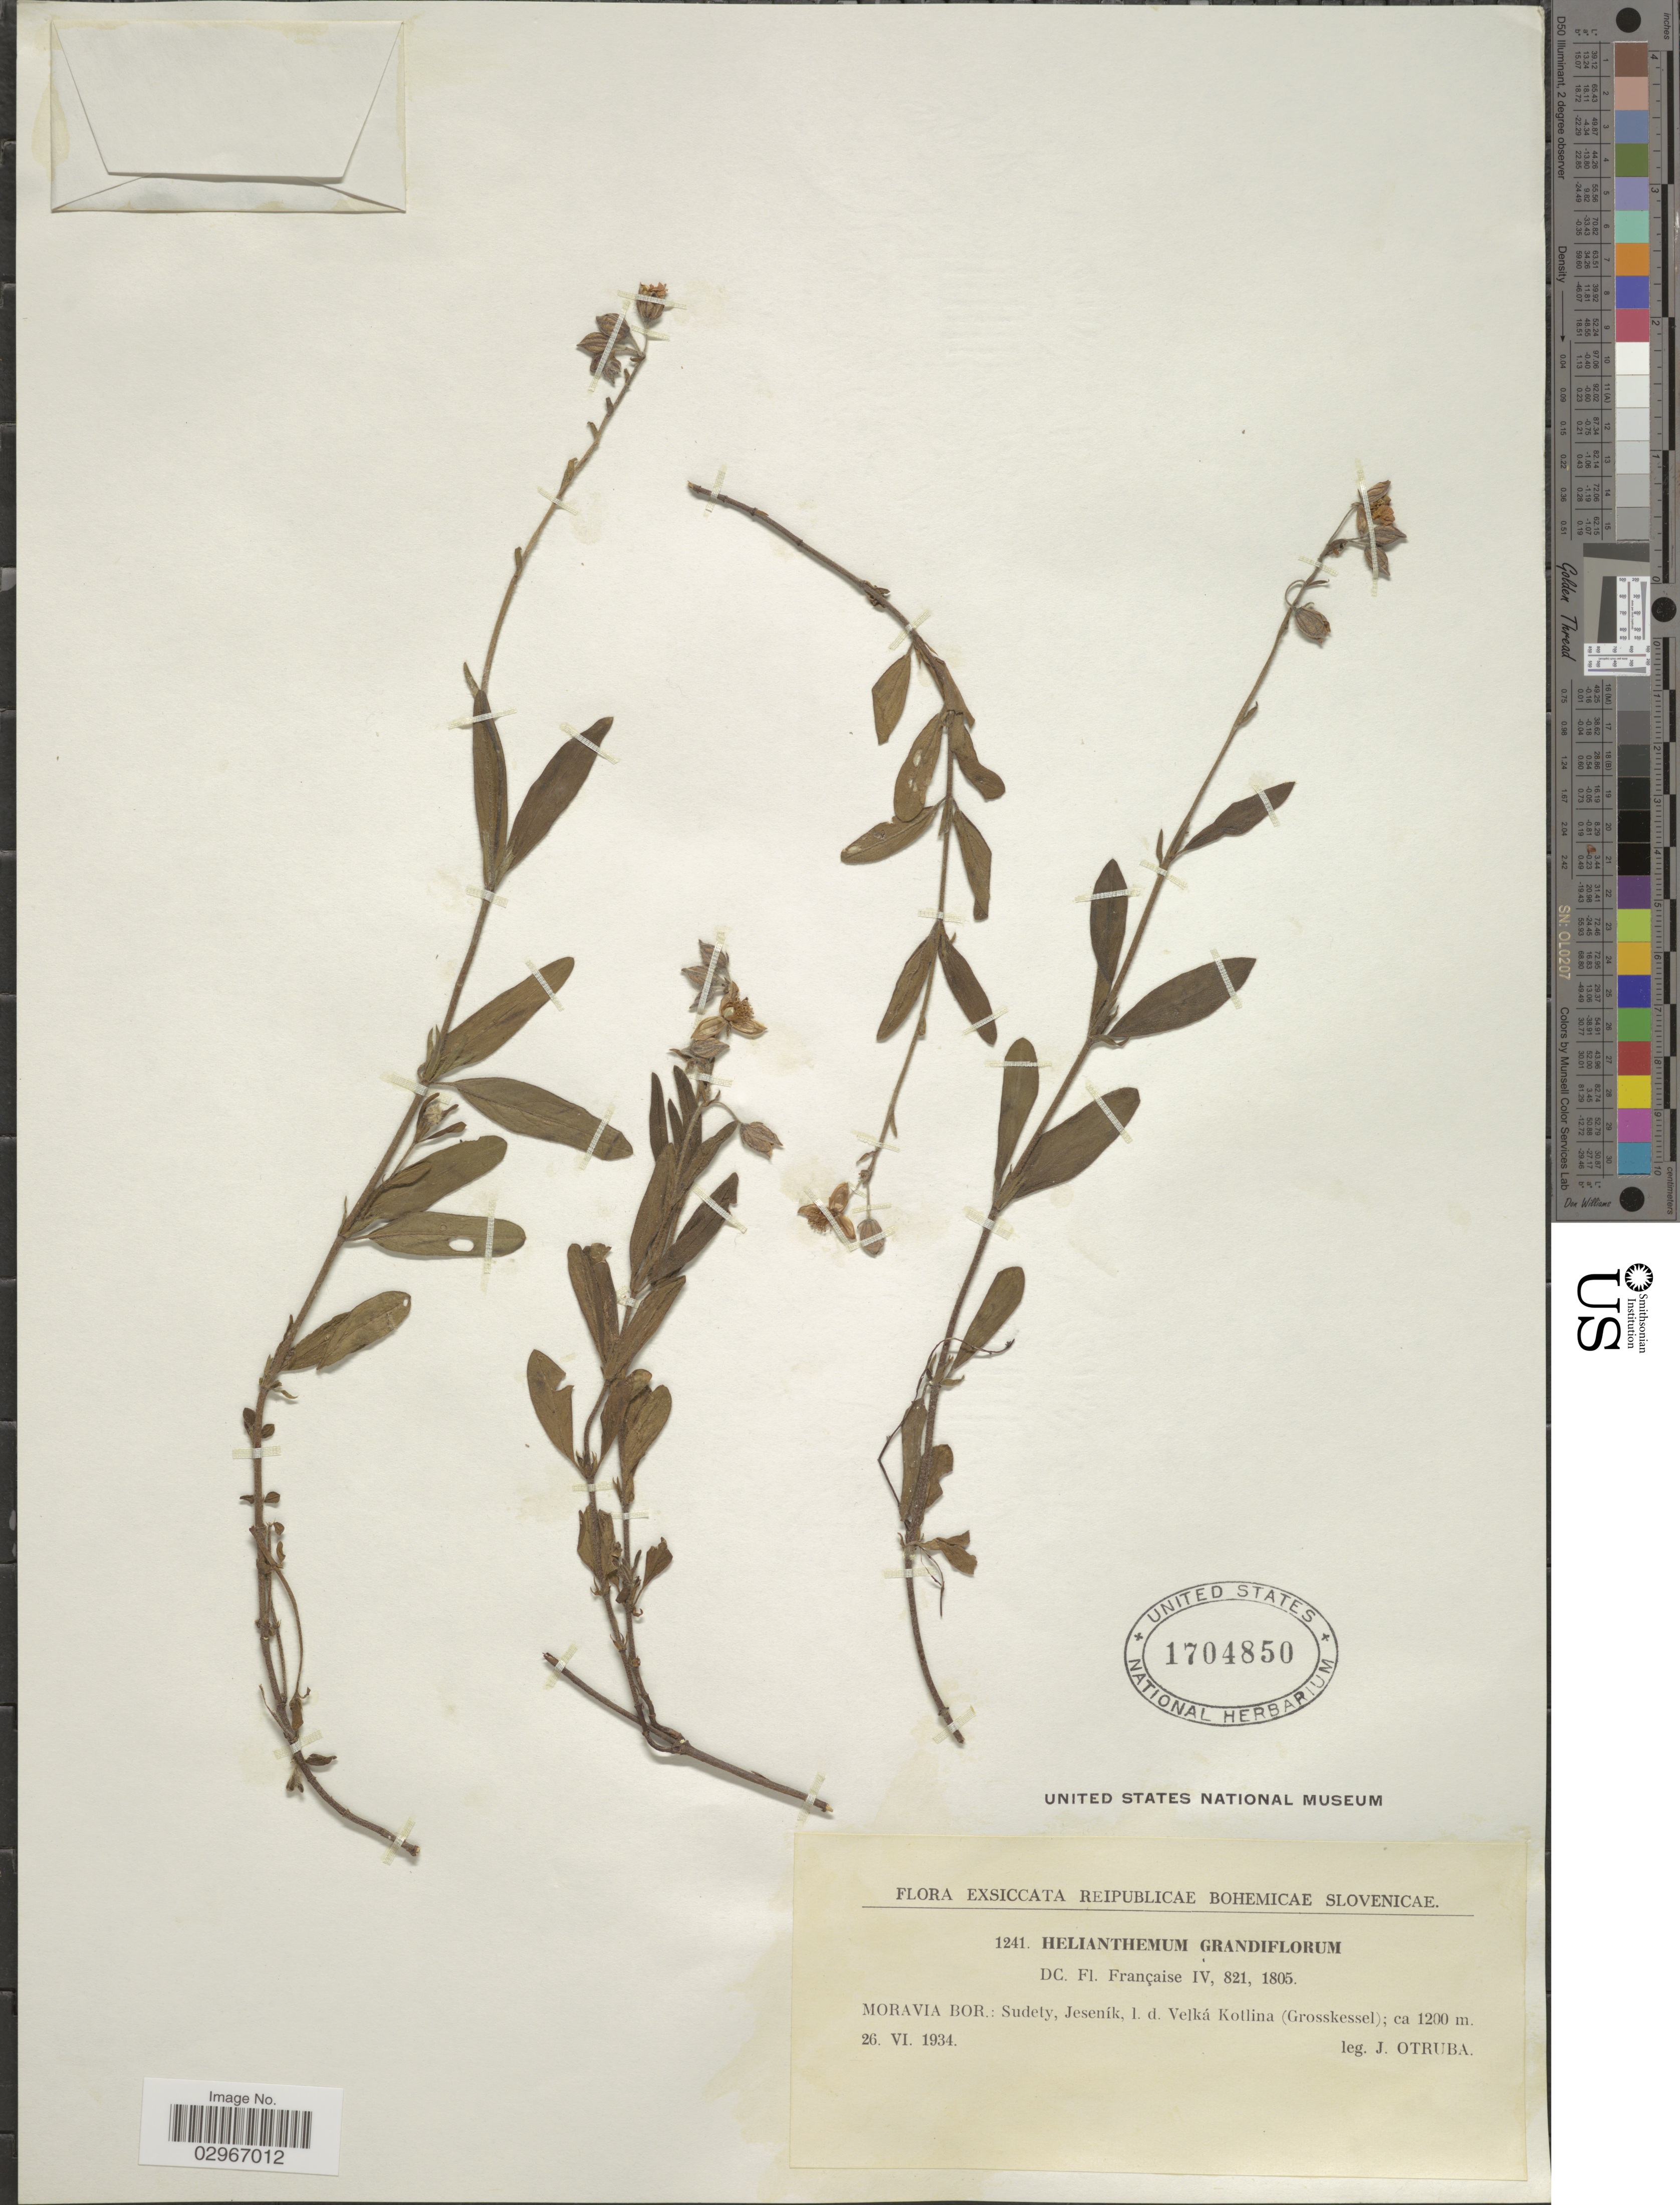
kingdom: Plantae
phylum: Tracheophyta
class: Magnoliopsida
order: Malvales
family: Cistaceae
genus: Helianthemum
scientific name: Helianthemum grandiflorum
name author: (Scop.) DC.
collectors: J. Otruba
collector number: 1241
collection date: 1934-06-26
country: Slovenia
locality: Reipublicae Bohemicae Slovenicae. Moravia Bor.: Sudety, Jeseník, l.d. Velká Kotlina (Grosskessel).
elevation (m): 1200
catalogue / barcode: US 1704850